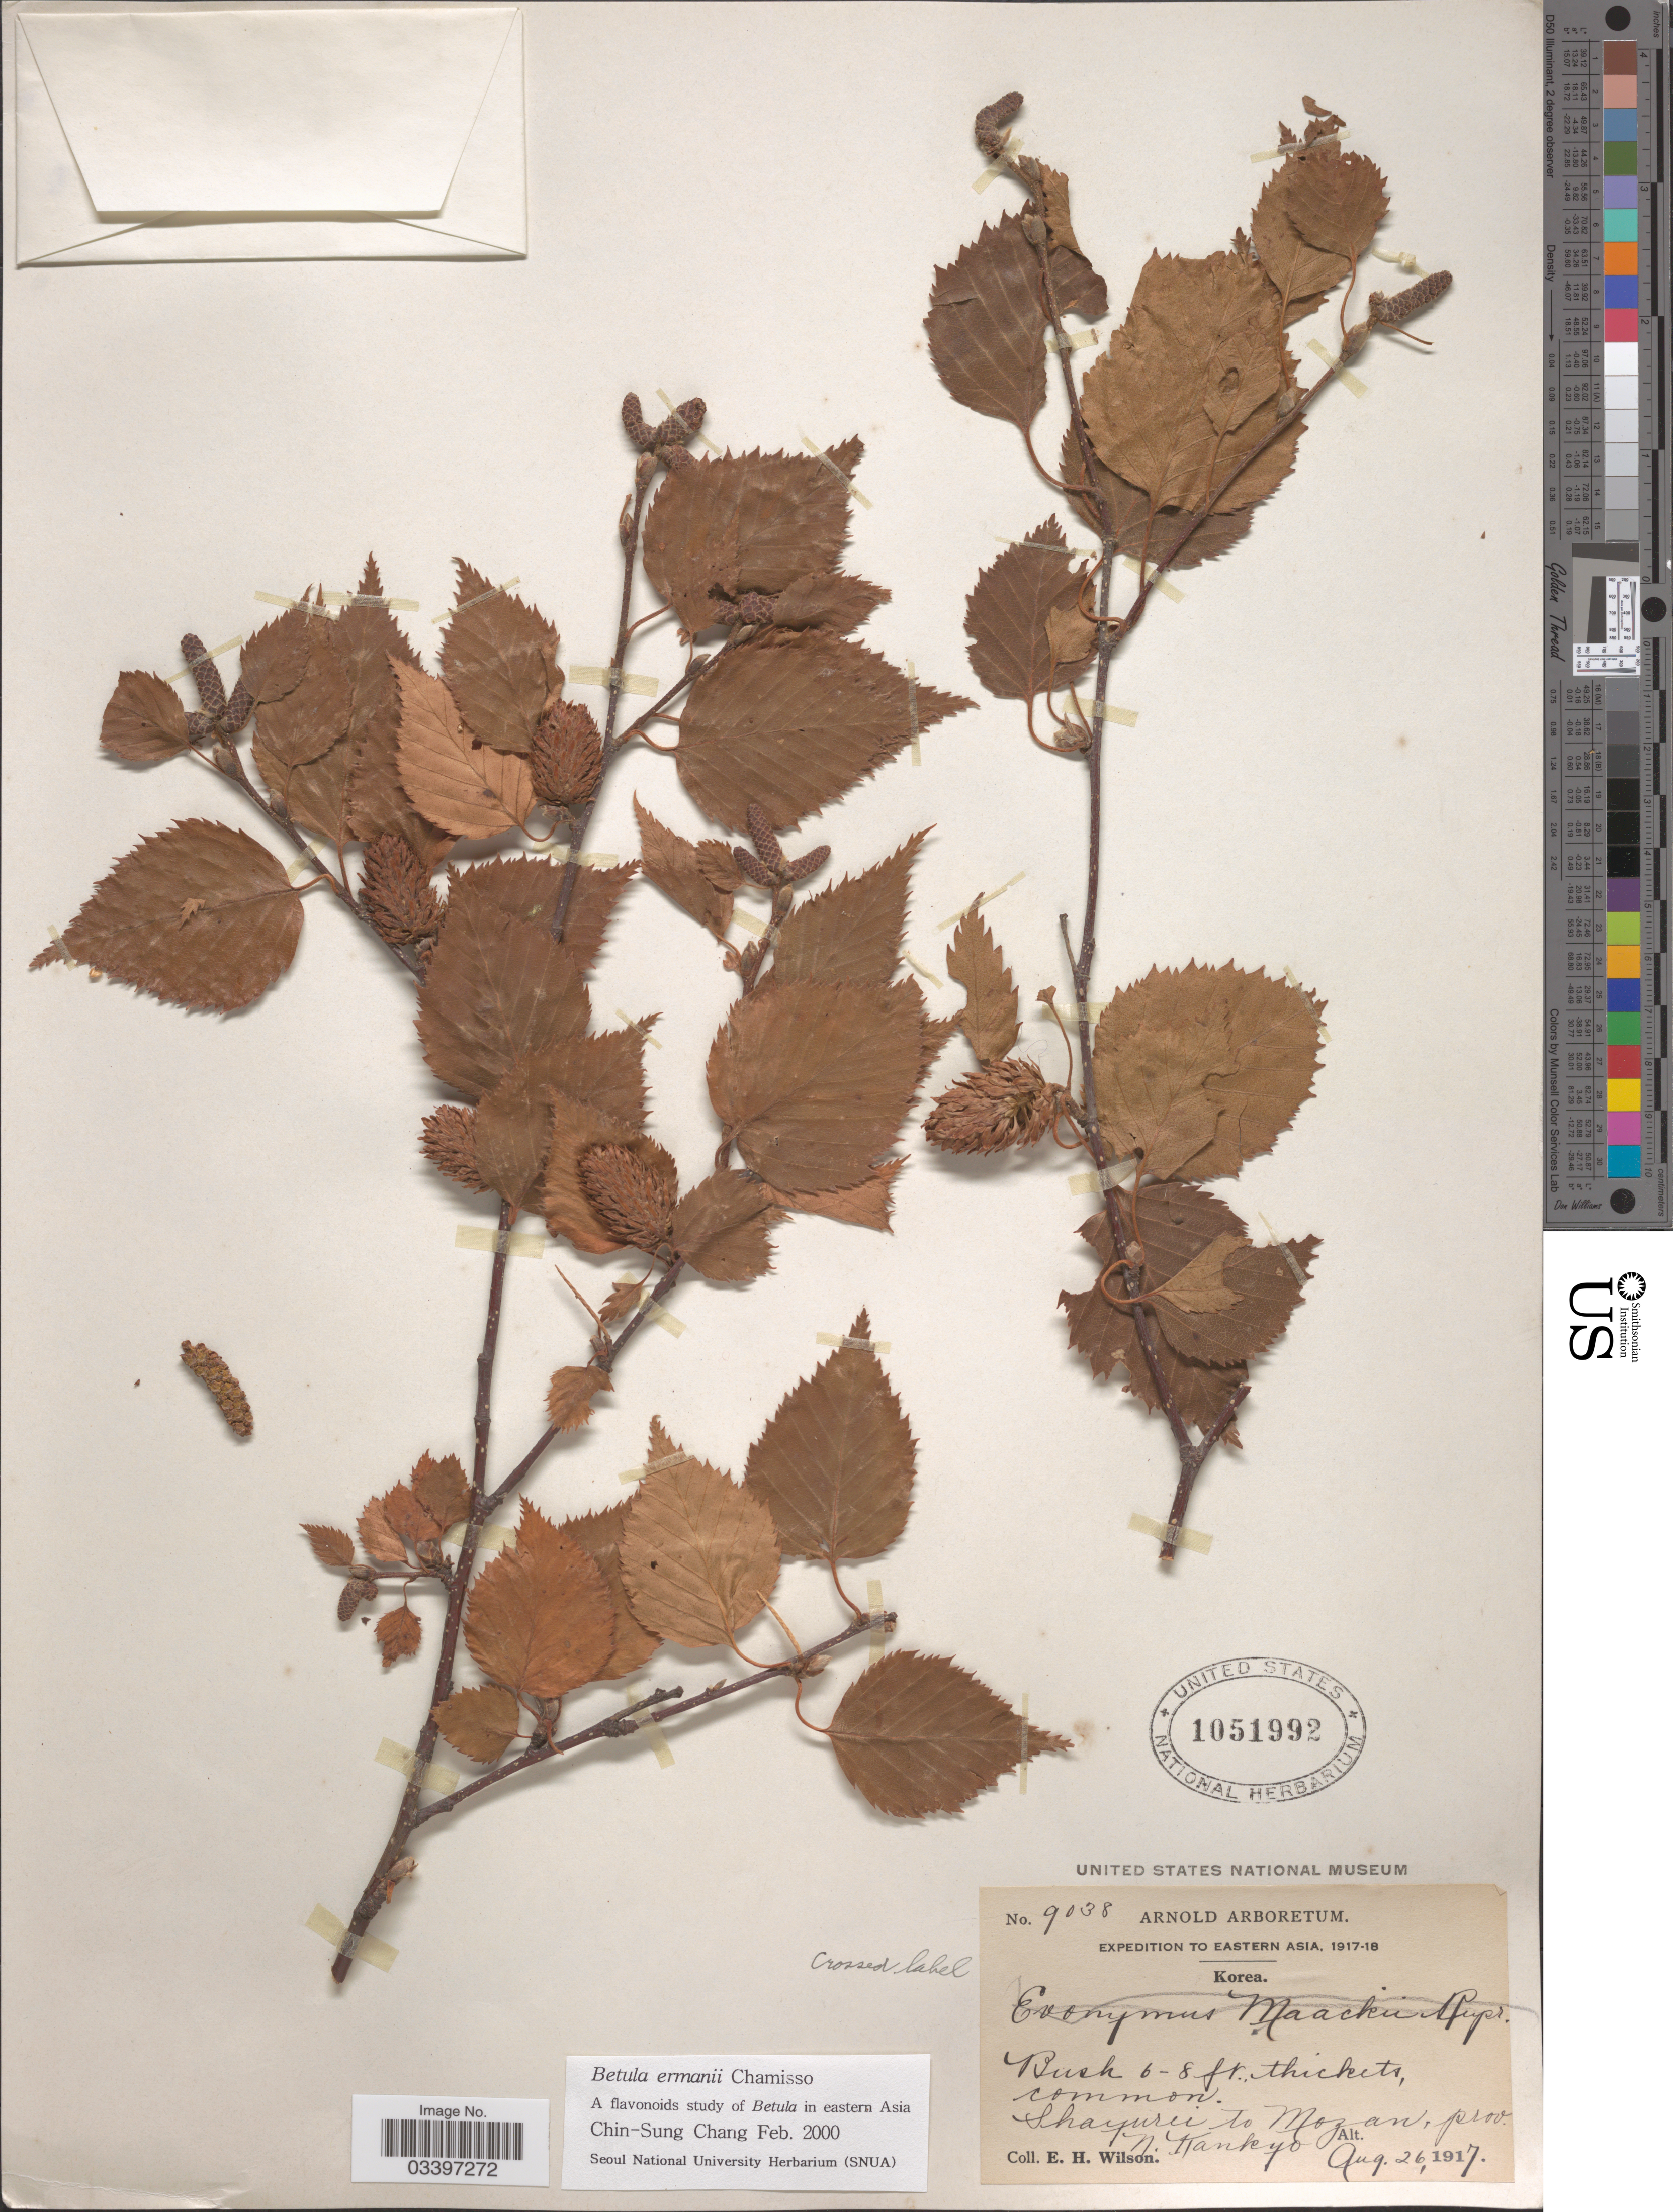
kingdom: Plantae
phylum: Tracheophyta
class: Magnoliopsida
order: Fagales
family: Betulaceae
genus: Betula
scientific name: Betula ermanii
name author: Cham.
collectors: E. Wilson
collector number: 9038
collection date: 1917-08-26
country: North Korea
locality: Eastern Asia. Shayunei to Mogan, Prov. N. Kankyo.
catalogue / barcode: US 1051992